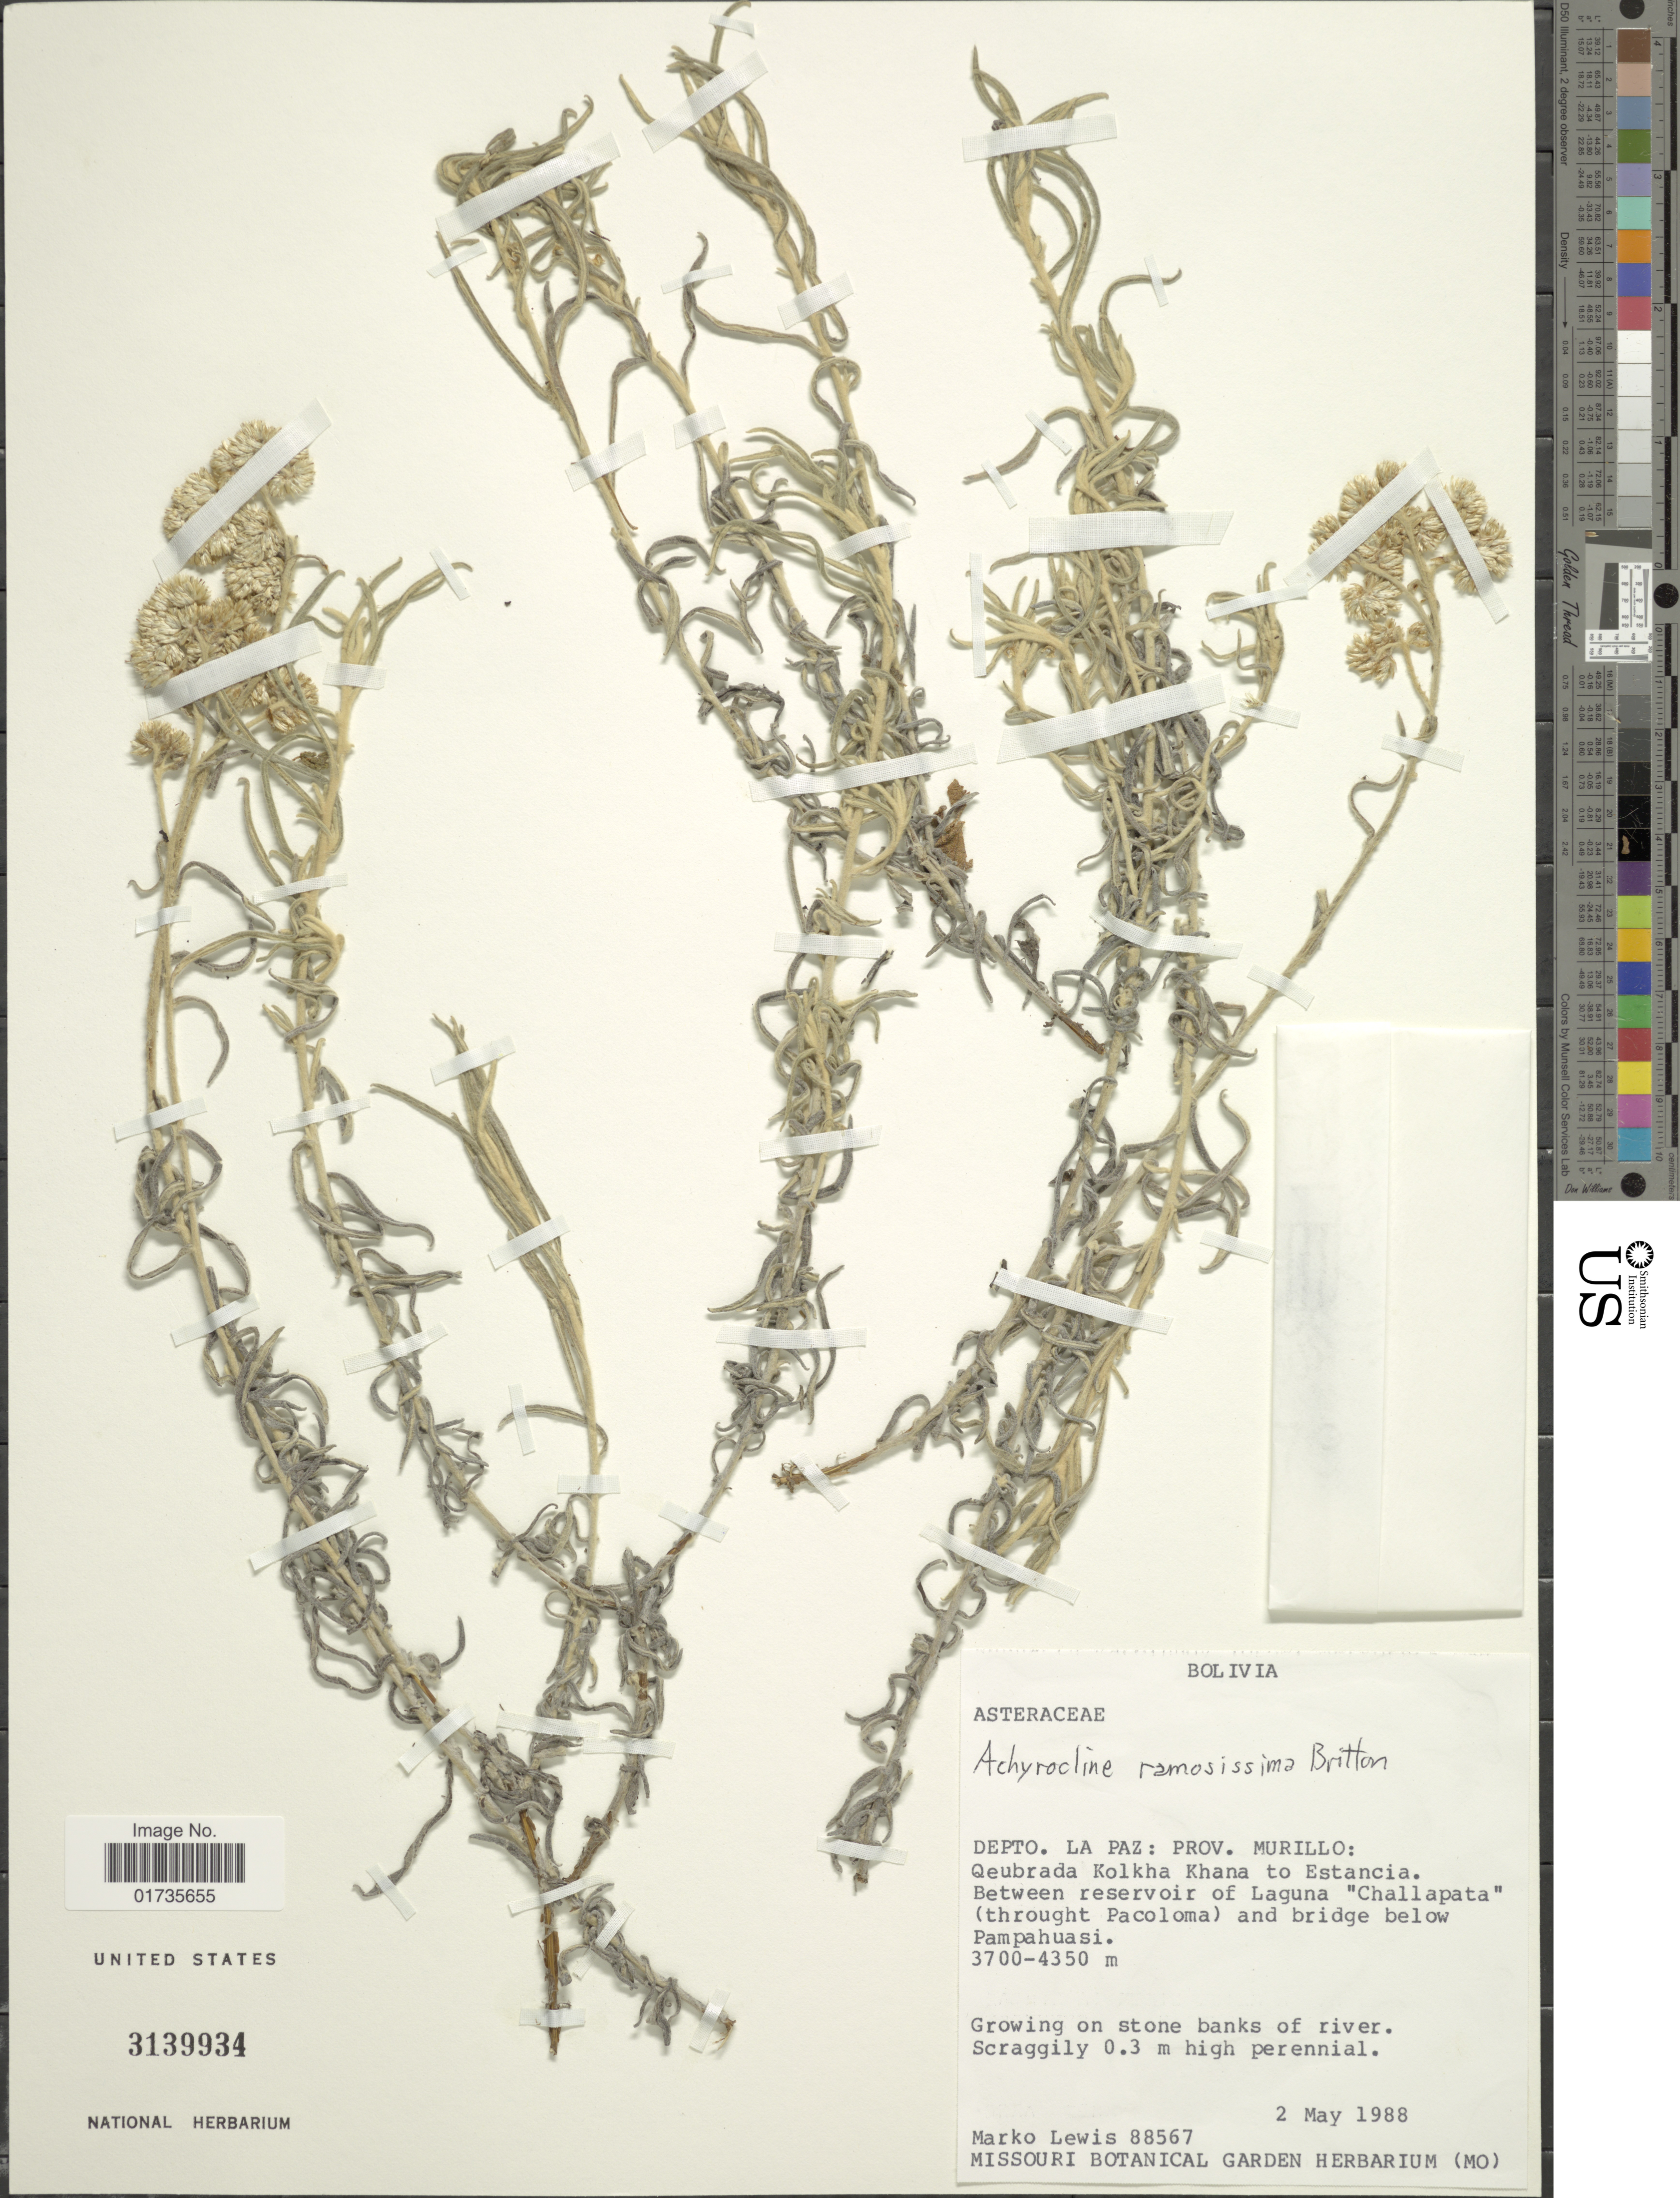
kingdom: Plantae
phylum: Tracheophyta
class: Magnoliopsida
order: Asterales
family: Asteraceae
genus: Achyrocline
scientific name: Achyrocline ramosissima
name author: (Sch. Bip.) Britton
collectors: M. A. Lewis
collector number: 88567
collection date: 1988-05-02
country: Bolivia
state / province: La Paz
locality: Bolivia. Depto. La Paz: Prov. Murillo: Quebrada Kolkha Khana to Estancia. Between reservoir of Laguna "Challapata" (throught Pacoloma) and bridge below Pamaphuasi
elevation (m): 3700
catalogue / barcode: US 3139934